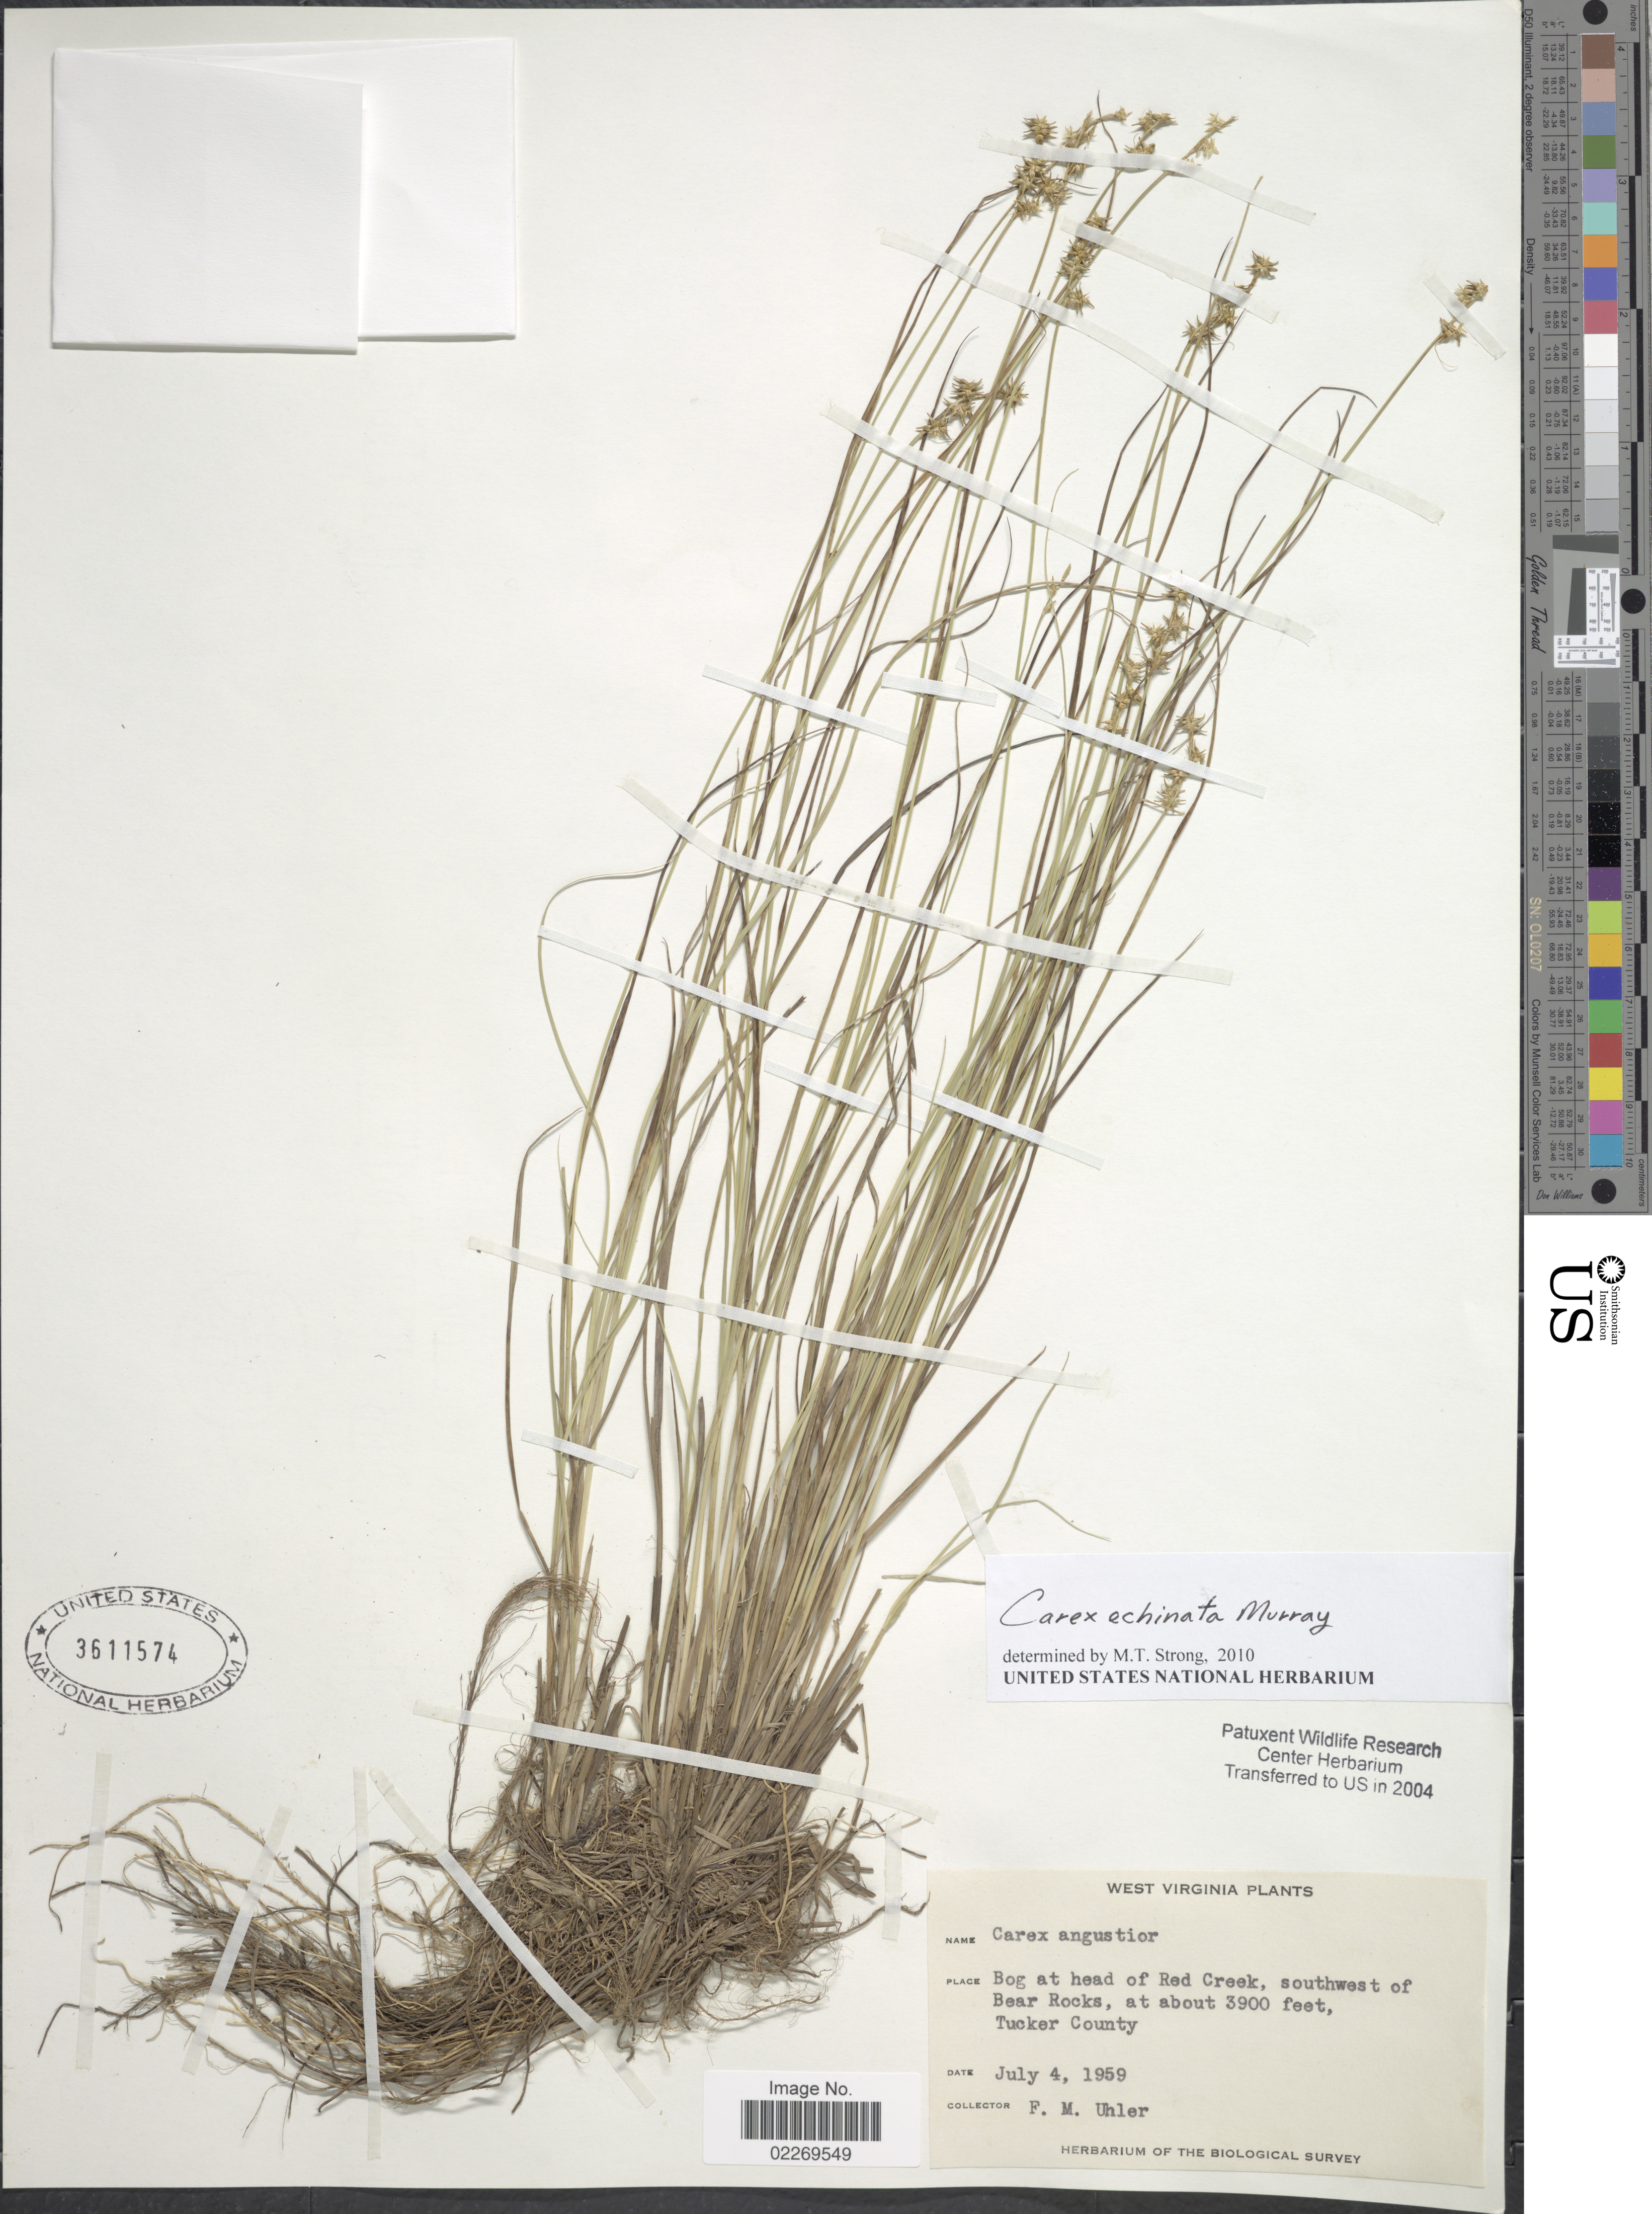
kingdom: Plantae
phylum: Tracheophyta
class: Liliopsida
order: Poales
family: Cyperaceae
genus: Carex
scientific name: Carex echinata subsp. echinata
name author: Murray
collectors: F. M. Uhler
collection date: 1959-07-04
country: United States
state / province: West Virginia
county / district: Tucker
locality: Bog at head of Red Creek, southwest of Bear Rocks, Tucker County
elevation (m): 1189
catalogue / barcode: US 3611574